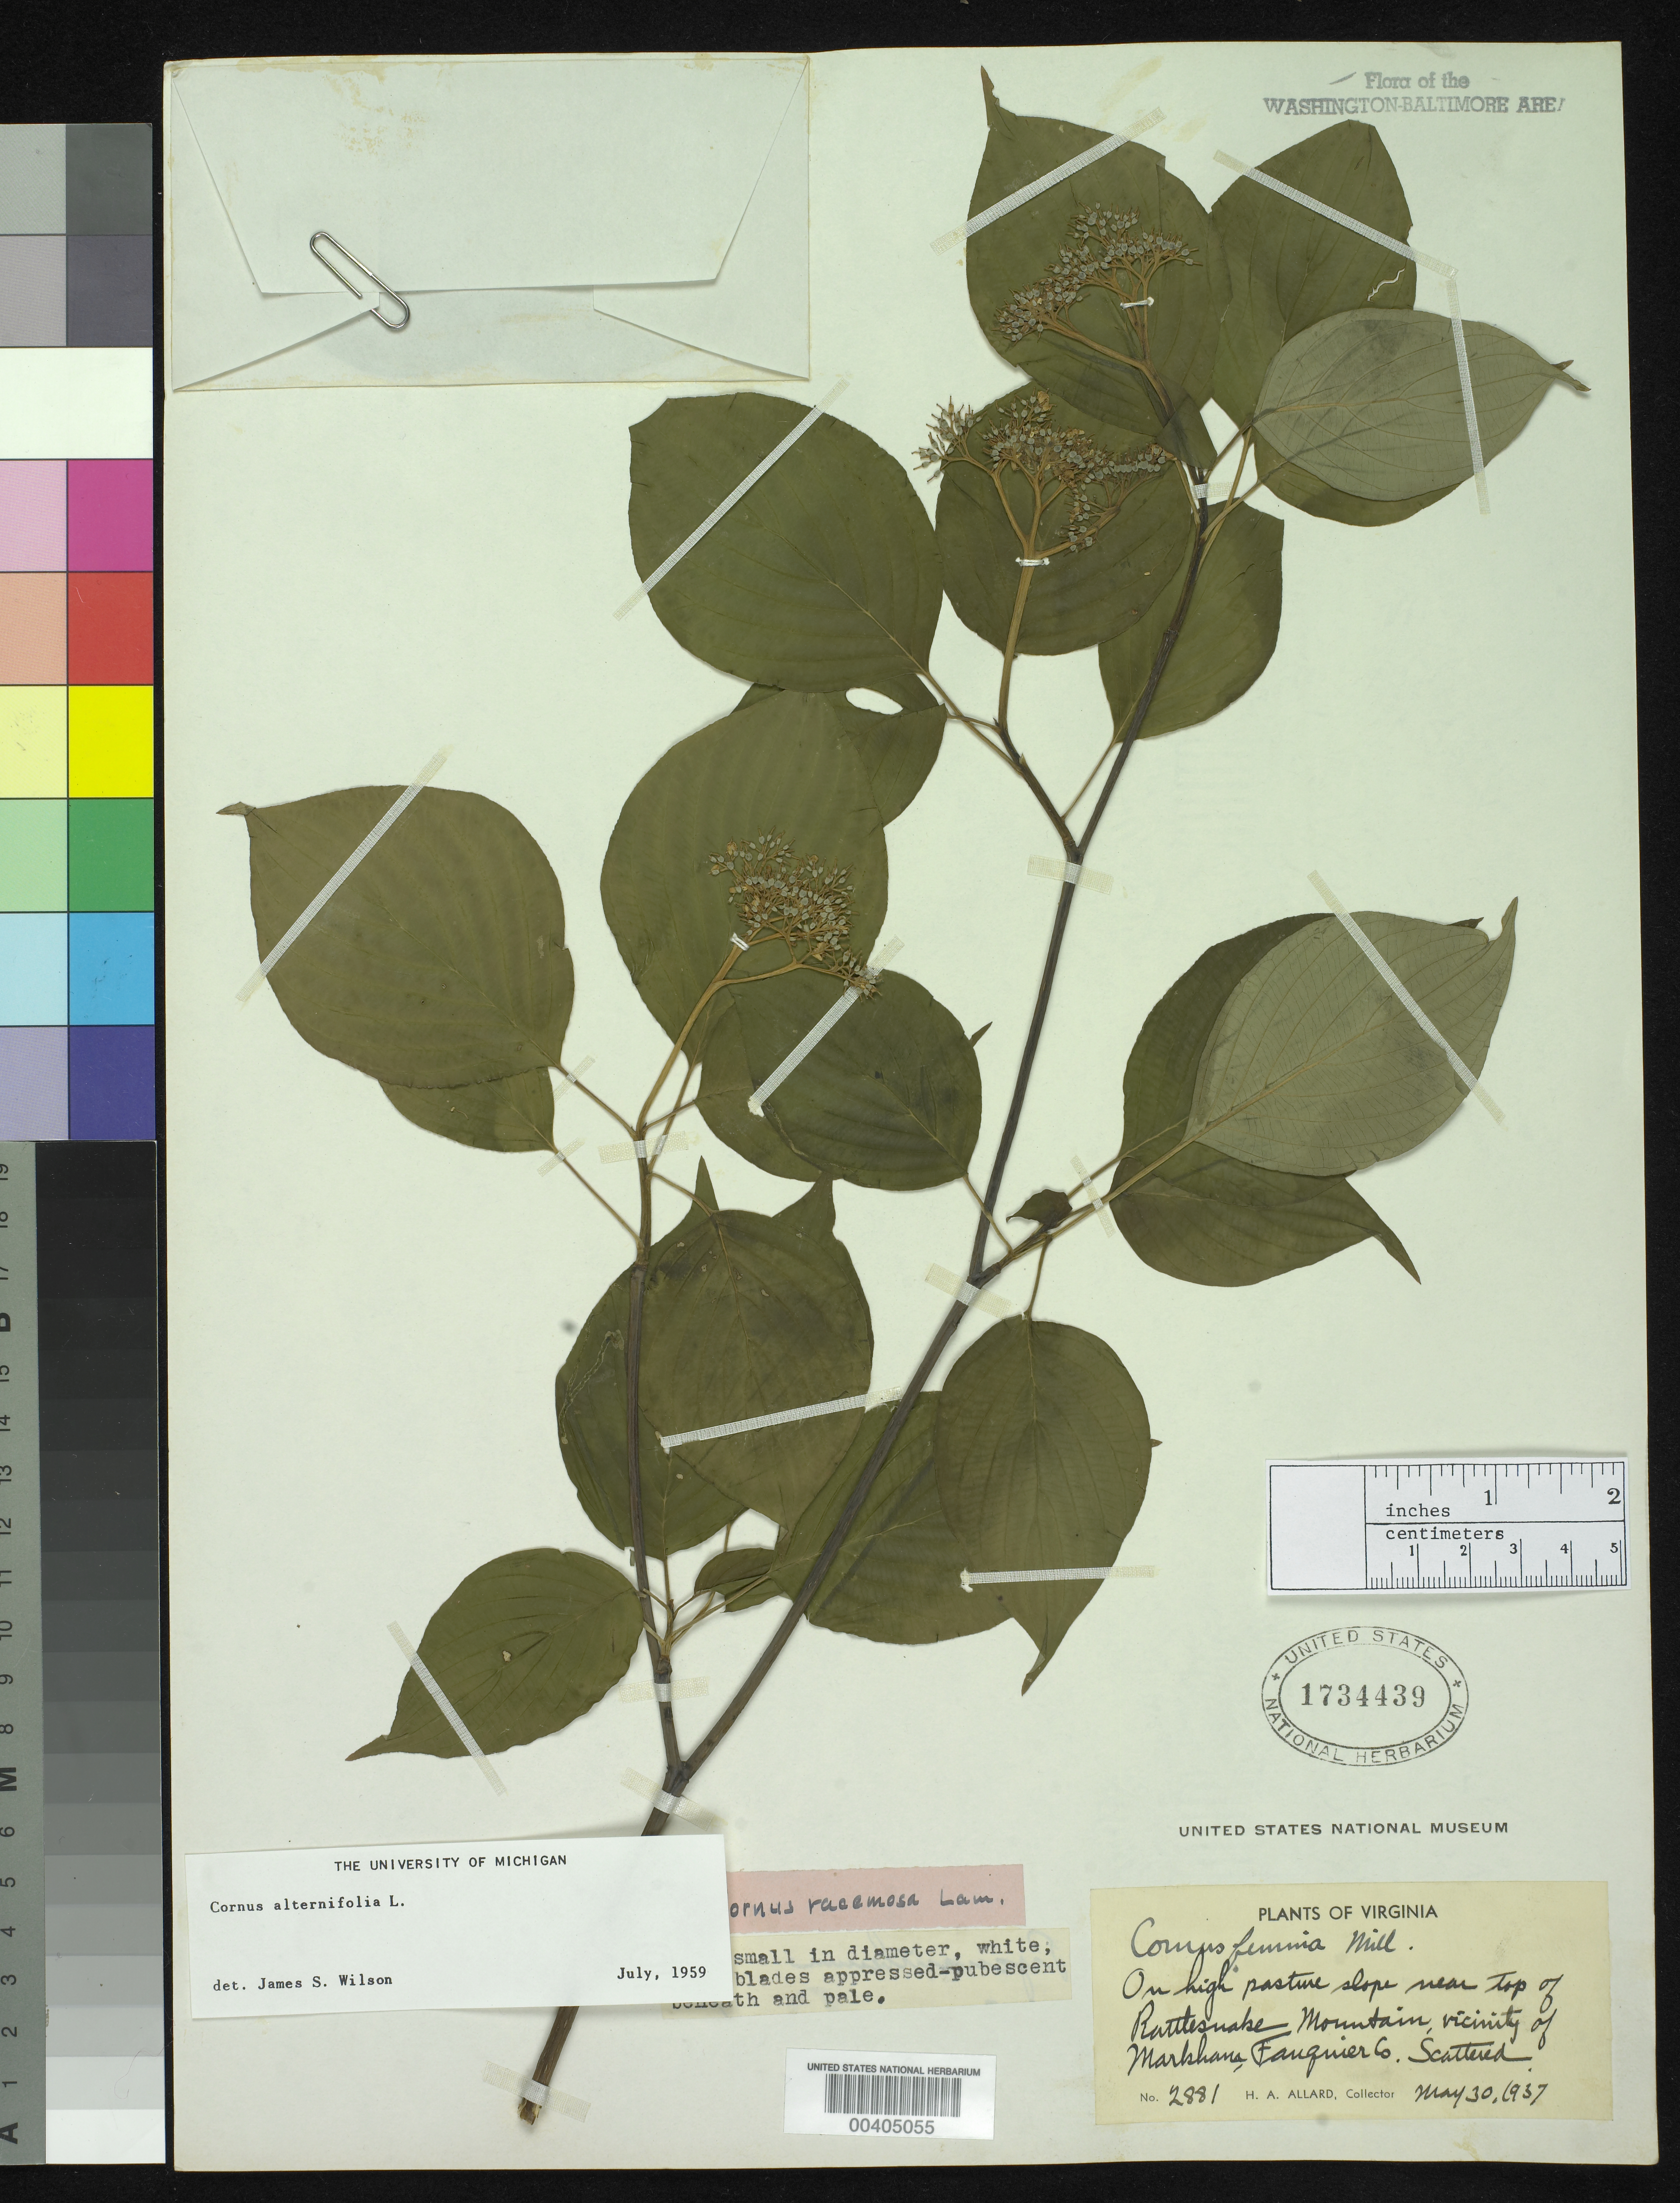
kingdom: Plantae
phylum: Tracheophyta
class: Magnoliopsida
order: Cornales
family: Cornaceae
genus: Cornus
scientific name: Cornus alternifolia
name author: L.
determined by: Wilson, J. S., (MICH), University of Michigan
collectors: H. A. Allard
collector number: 2881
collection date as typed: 30 May 1937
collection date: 1937-05-30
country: United States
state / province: Virginia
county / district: Fauquier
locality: Top of Rattlesnake Mountain, vicinity of Markham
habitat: High pasture slope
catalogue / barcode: US 1734439